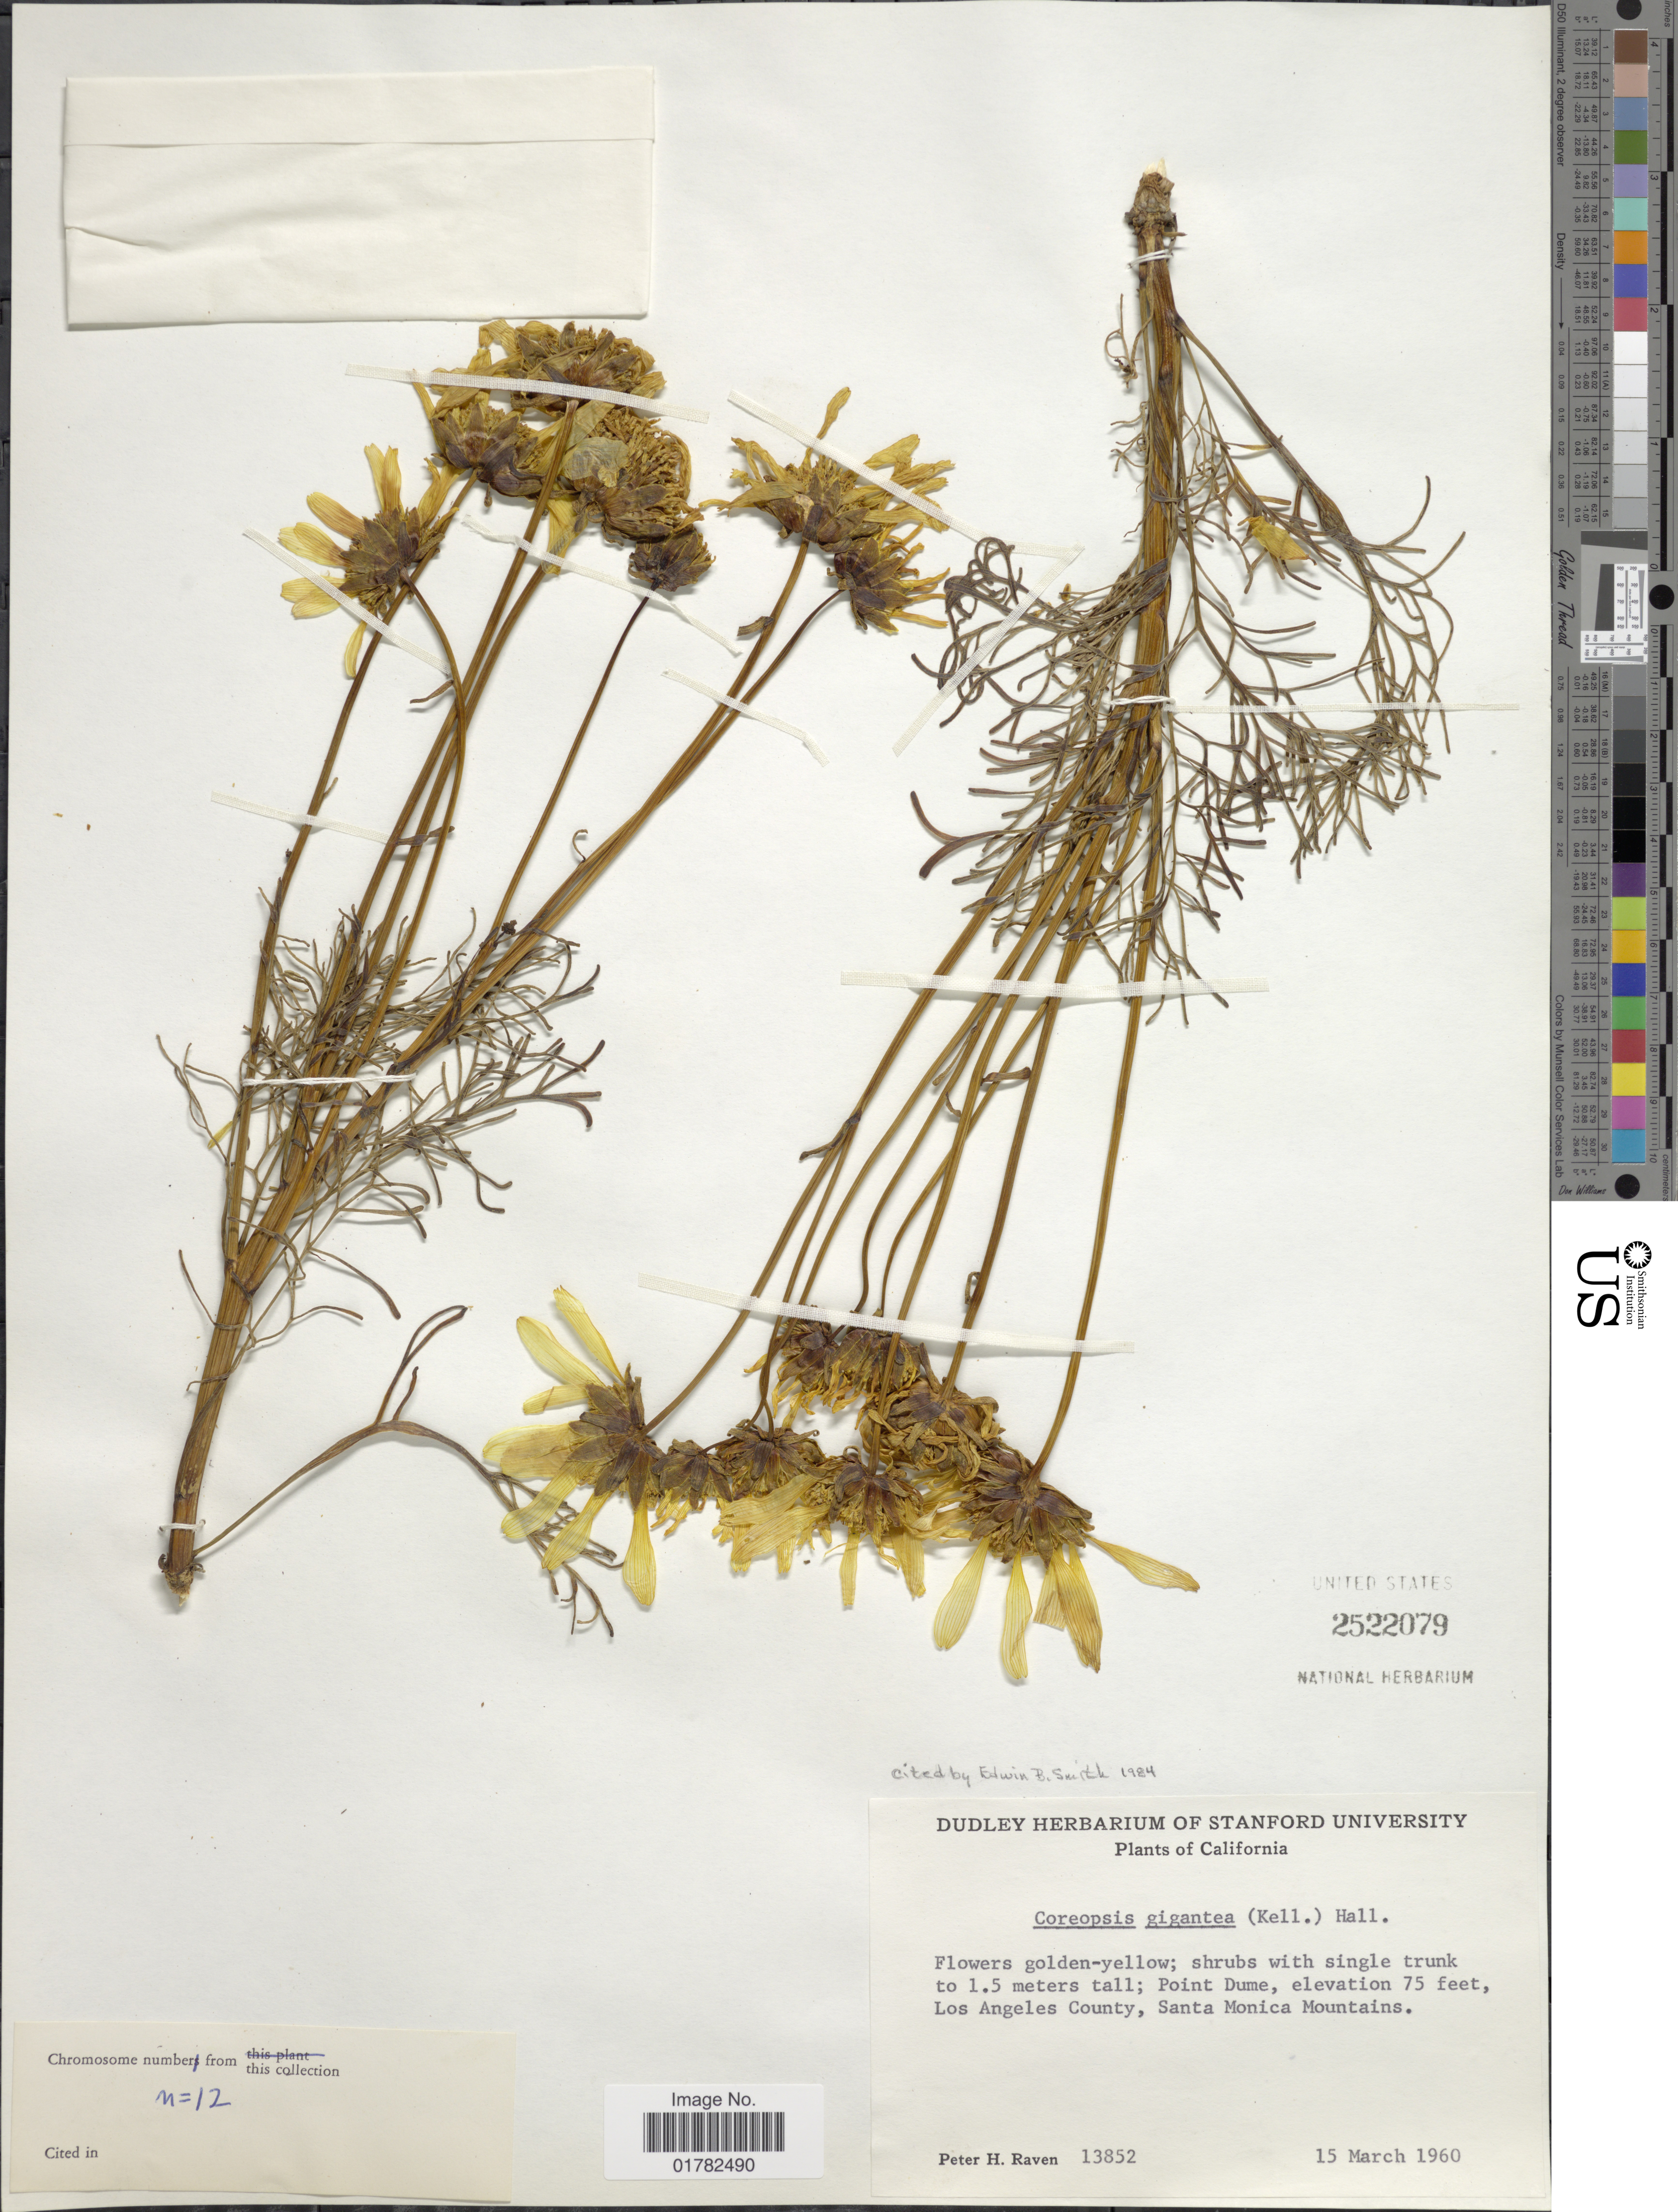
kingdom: Plantae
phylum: Tracheophyta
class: Magnoliopsida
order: Asterales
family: Asteraceae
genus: Coreopsis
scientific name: Coreopsis gigantea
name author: (Kellogg) H.M. Hall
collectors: P. Raven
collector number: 13852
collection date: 1960-03-15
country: United States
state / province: California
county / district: Los Angeles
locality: Los Angeles County, Santa Monica Mountains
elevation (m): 23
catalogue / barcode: US 2522079